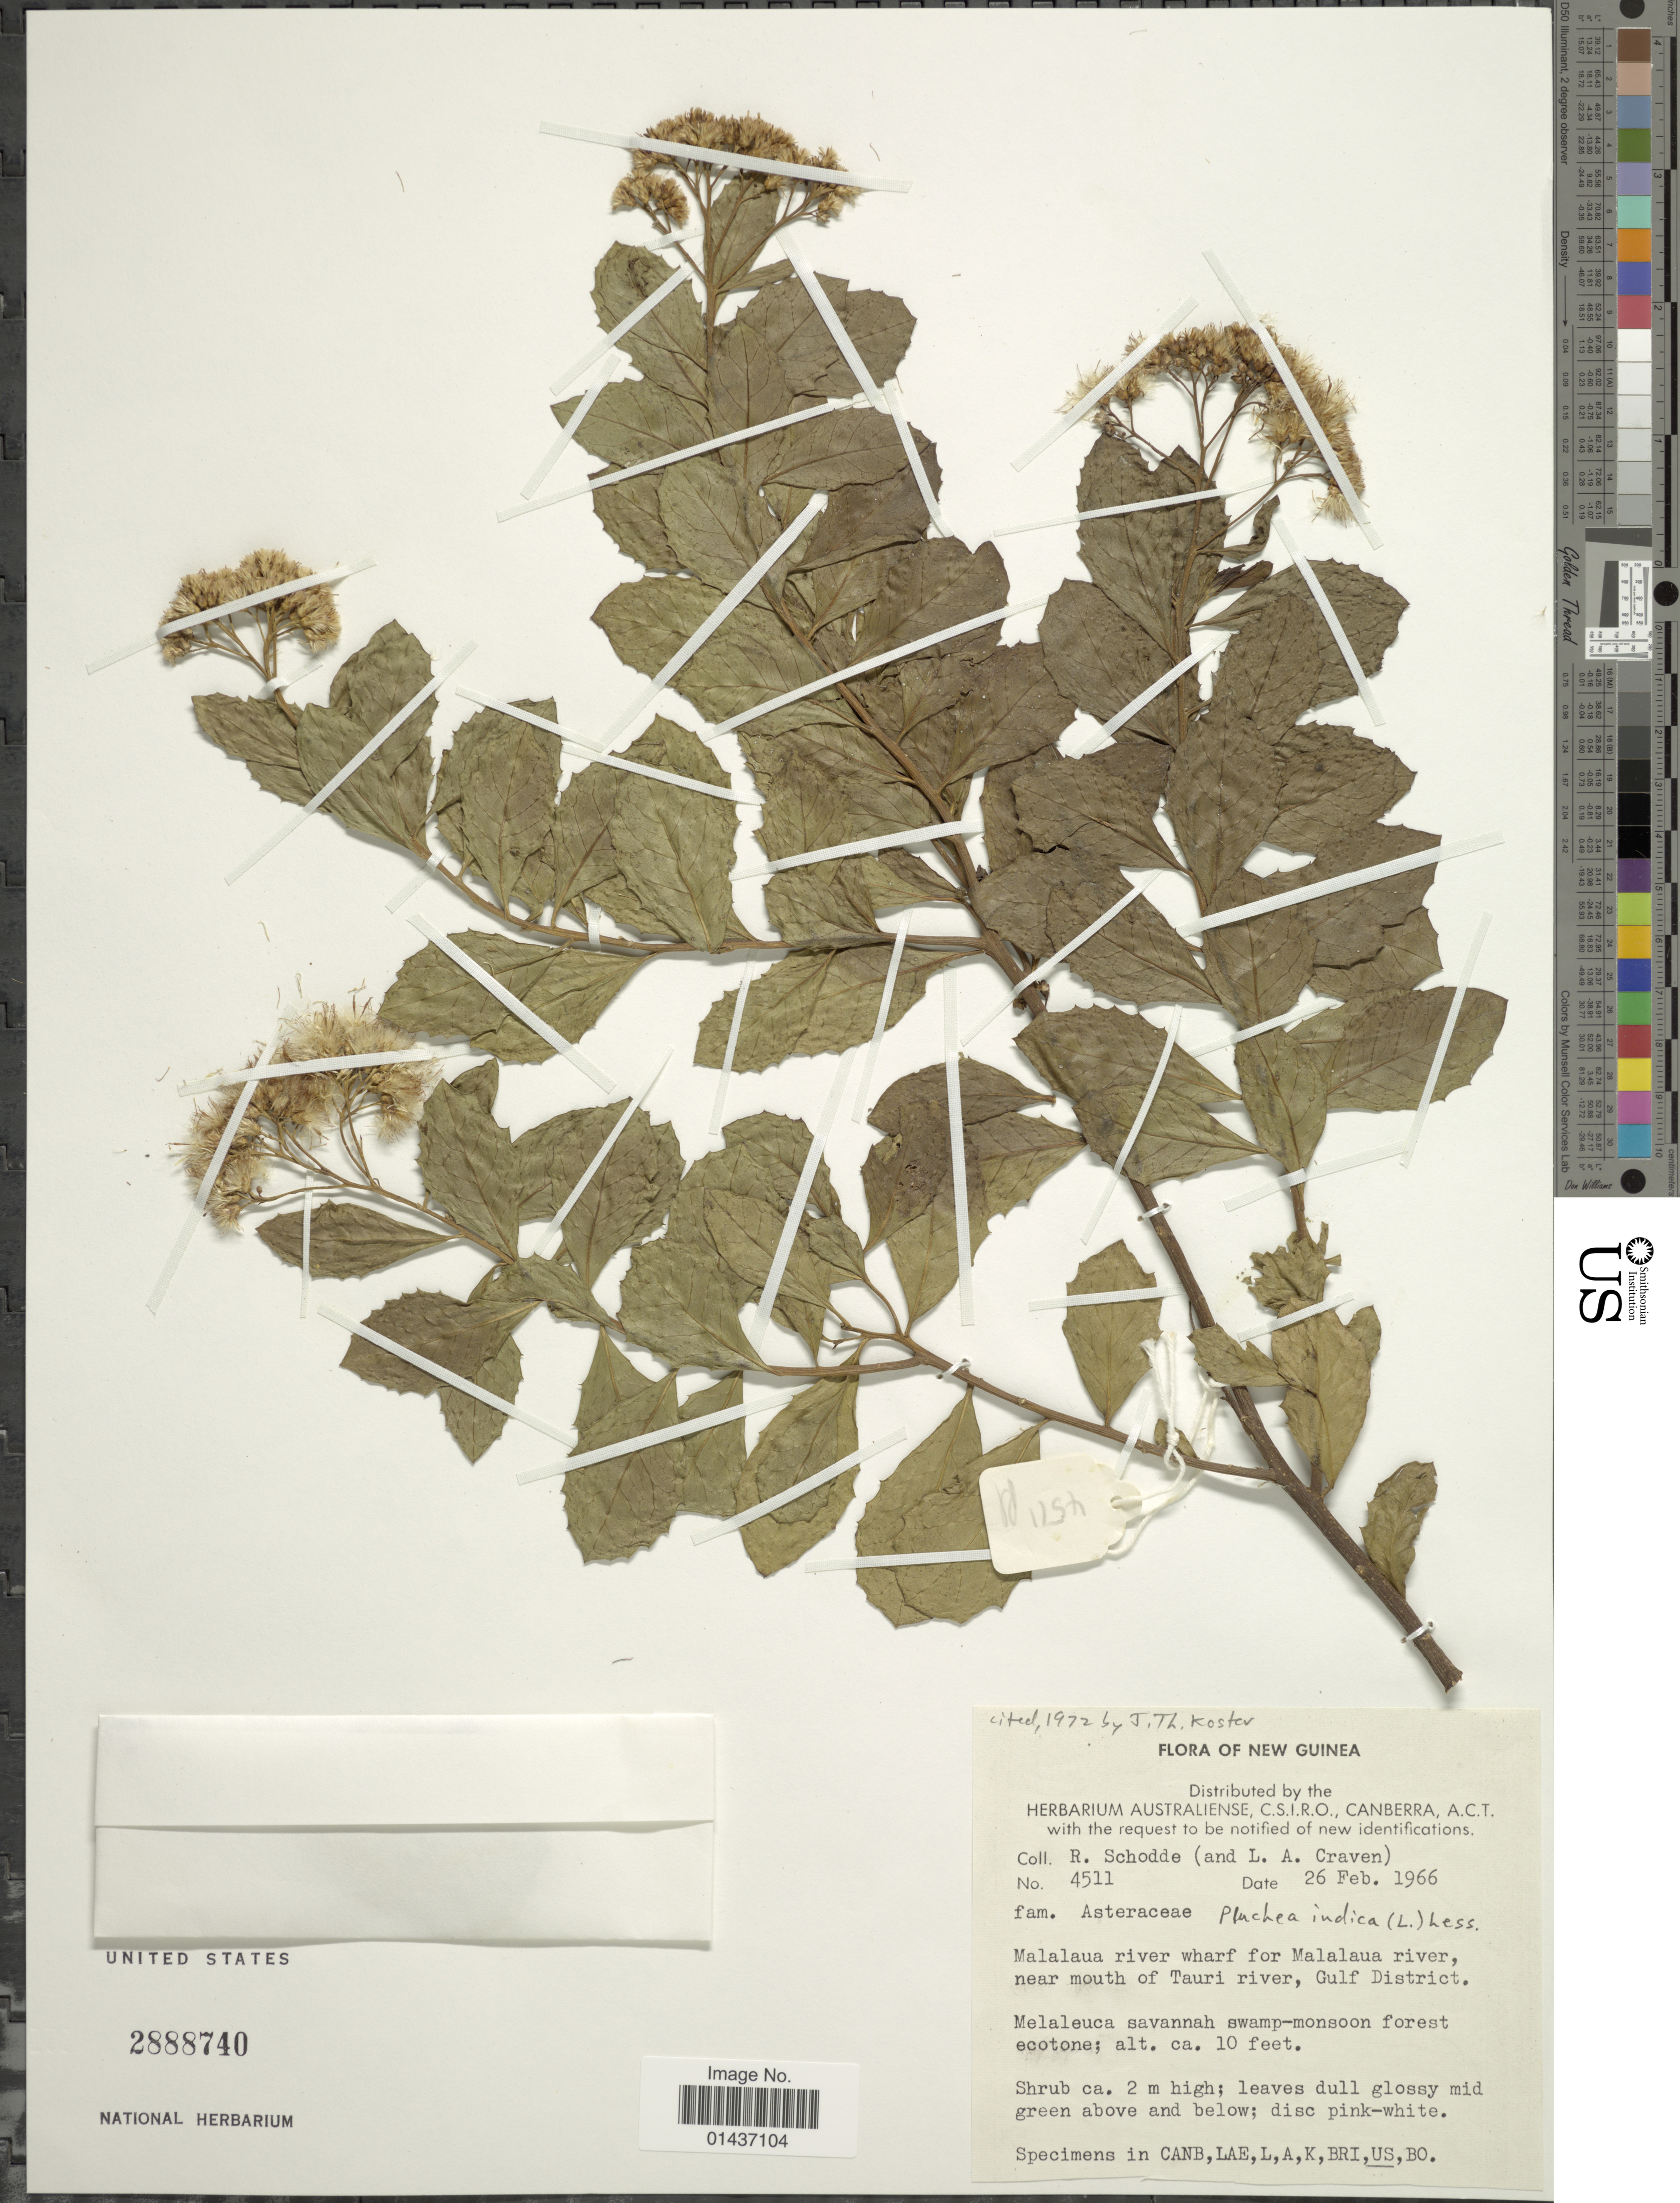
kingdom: Plantae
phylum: Tracheophyta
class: Magnoliopsida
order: Asterales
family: Asteraceae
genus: Pluchea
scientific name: Pluchea indica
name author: (L.) Less.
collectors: R. Schodde & L. A. Craven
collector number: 4511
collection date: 1966-02-26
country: Papua New Guinea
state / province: Gulf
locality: New Guinea, Malalaua river wharf for Malalaua river, near mouth of Tauri river, Gulf District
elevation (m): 3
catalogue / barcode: US 2888740